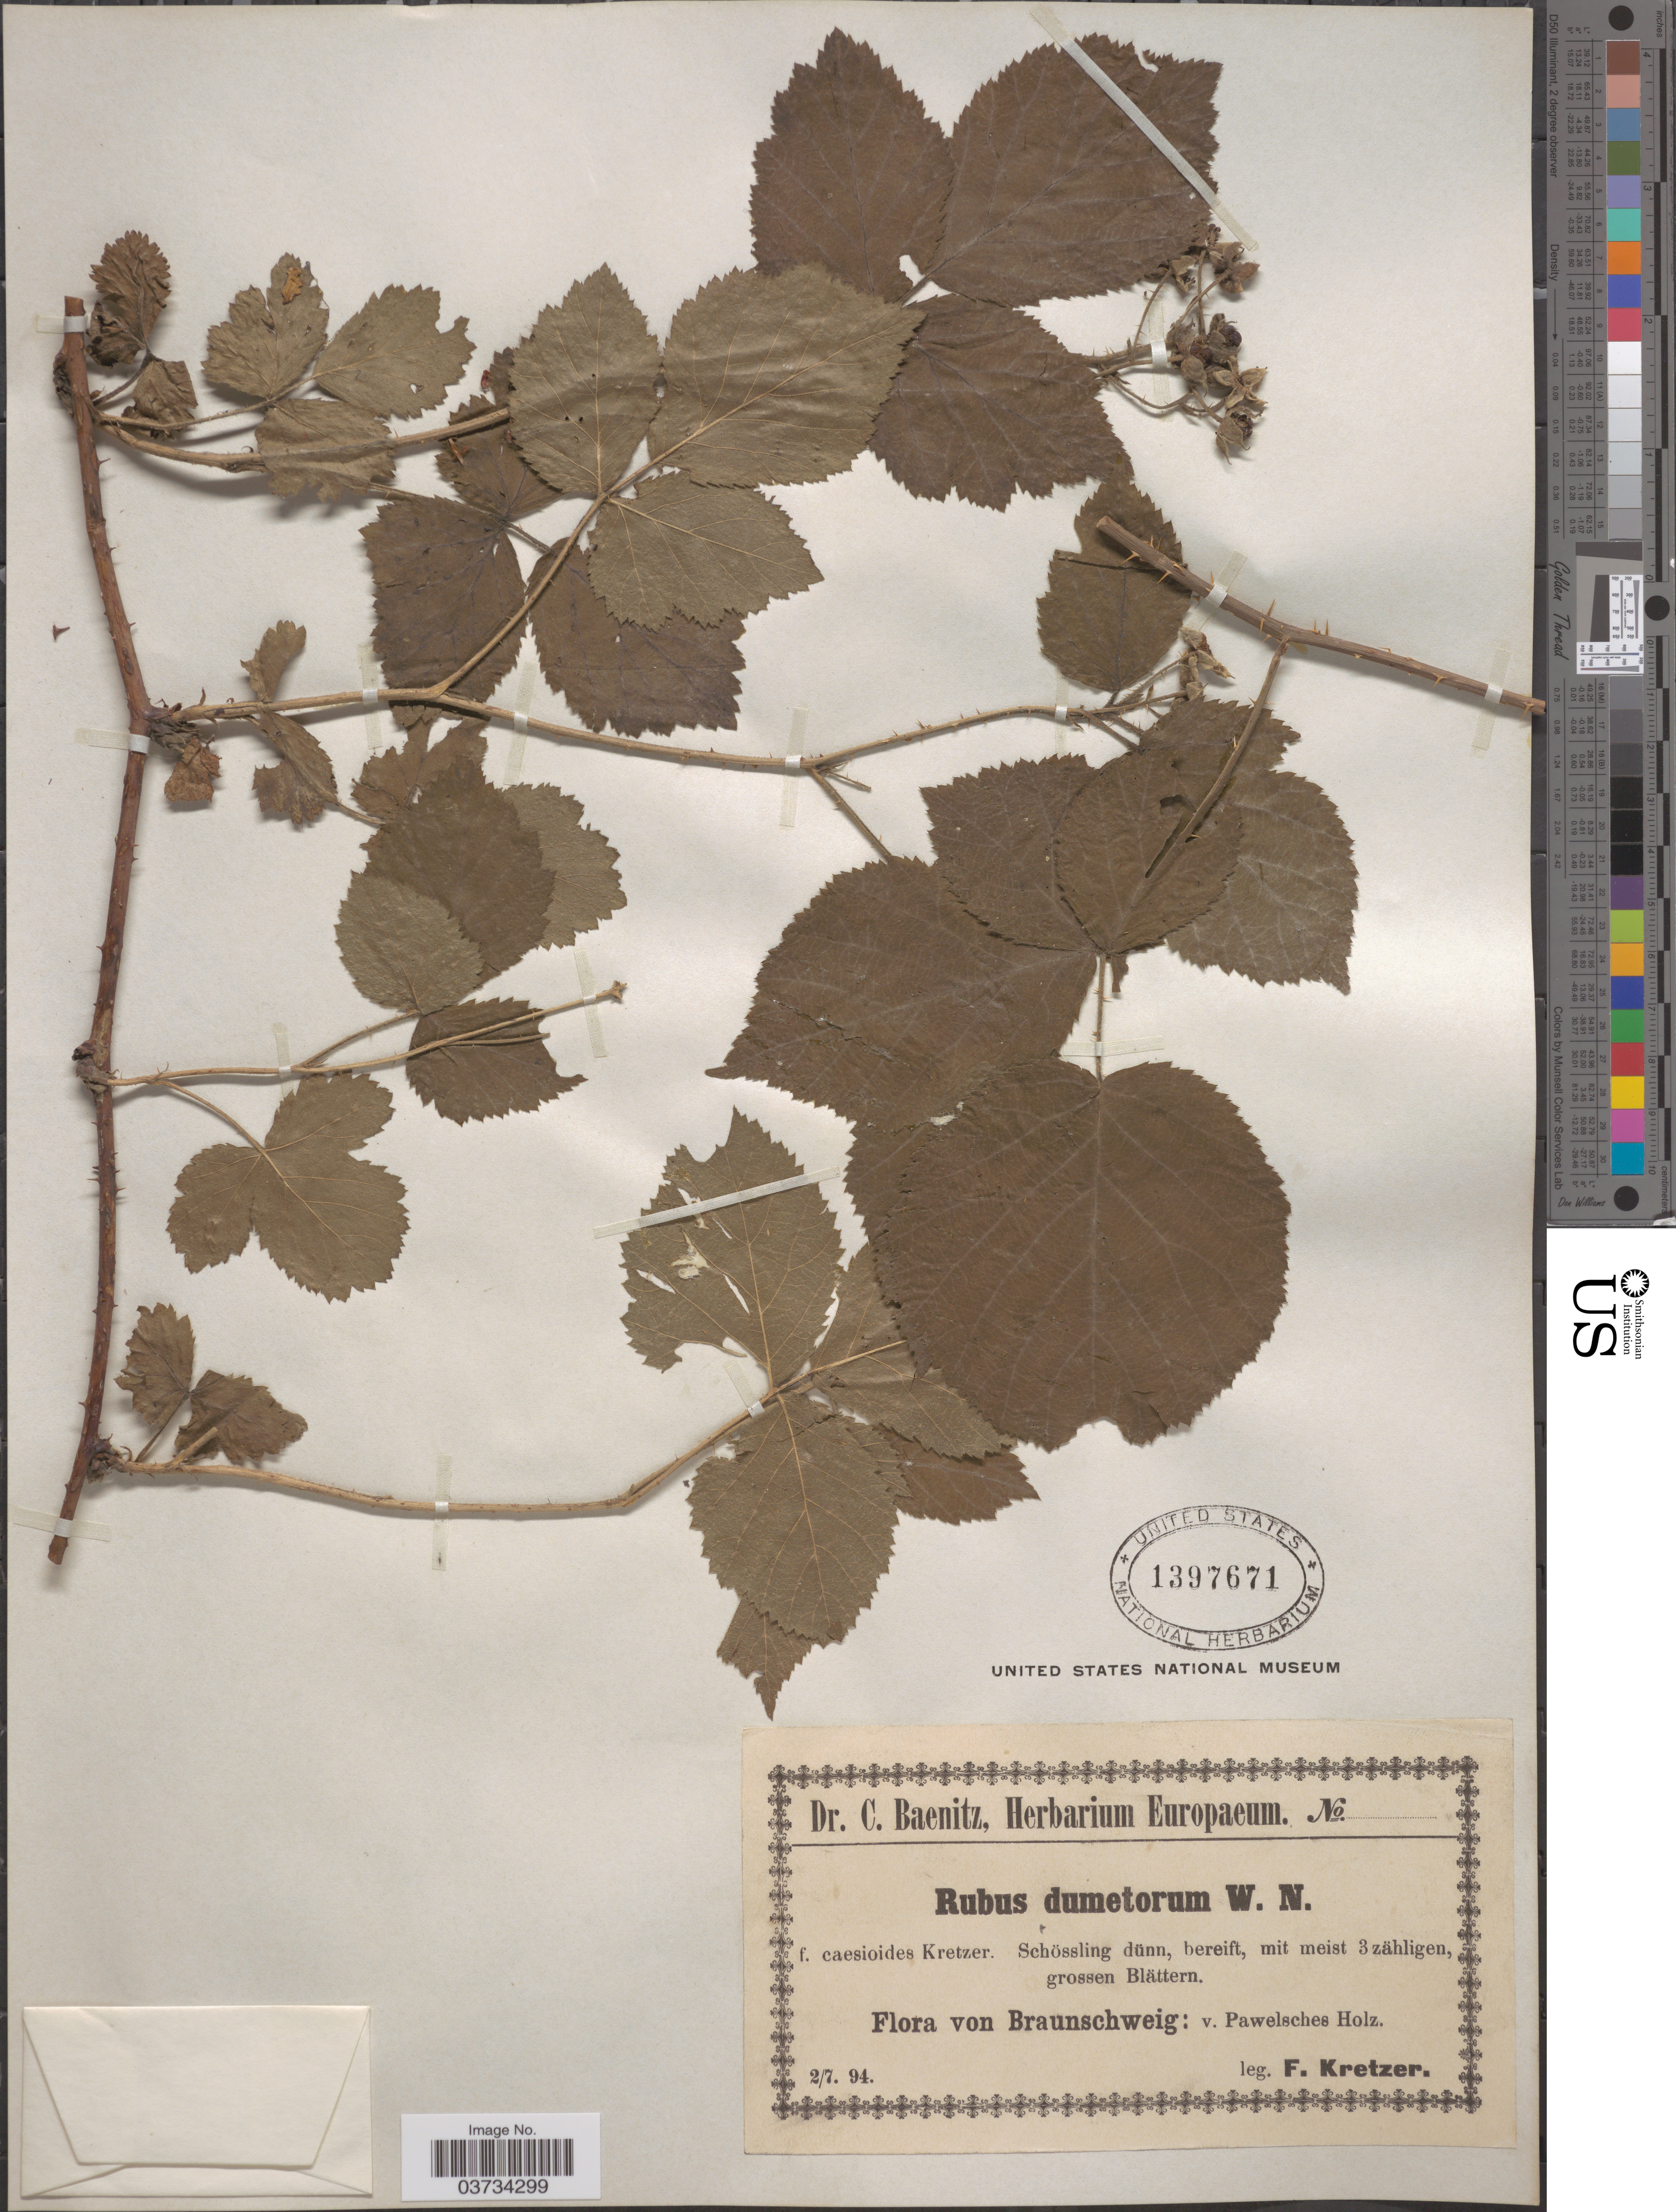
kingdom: Plantae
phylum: Tracheophyta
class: Magnoliopsida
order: Rosales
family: Rosaceae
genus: Rubus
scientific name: Rubus dumetorum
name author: Weihe ex Boenn.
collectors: F. Kretzer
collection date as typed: Transcribed d/m/y: 2/7/94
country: Germany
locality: Braunschweig: v. Pawelsches Holz.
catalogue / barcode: US 1397671